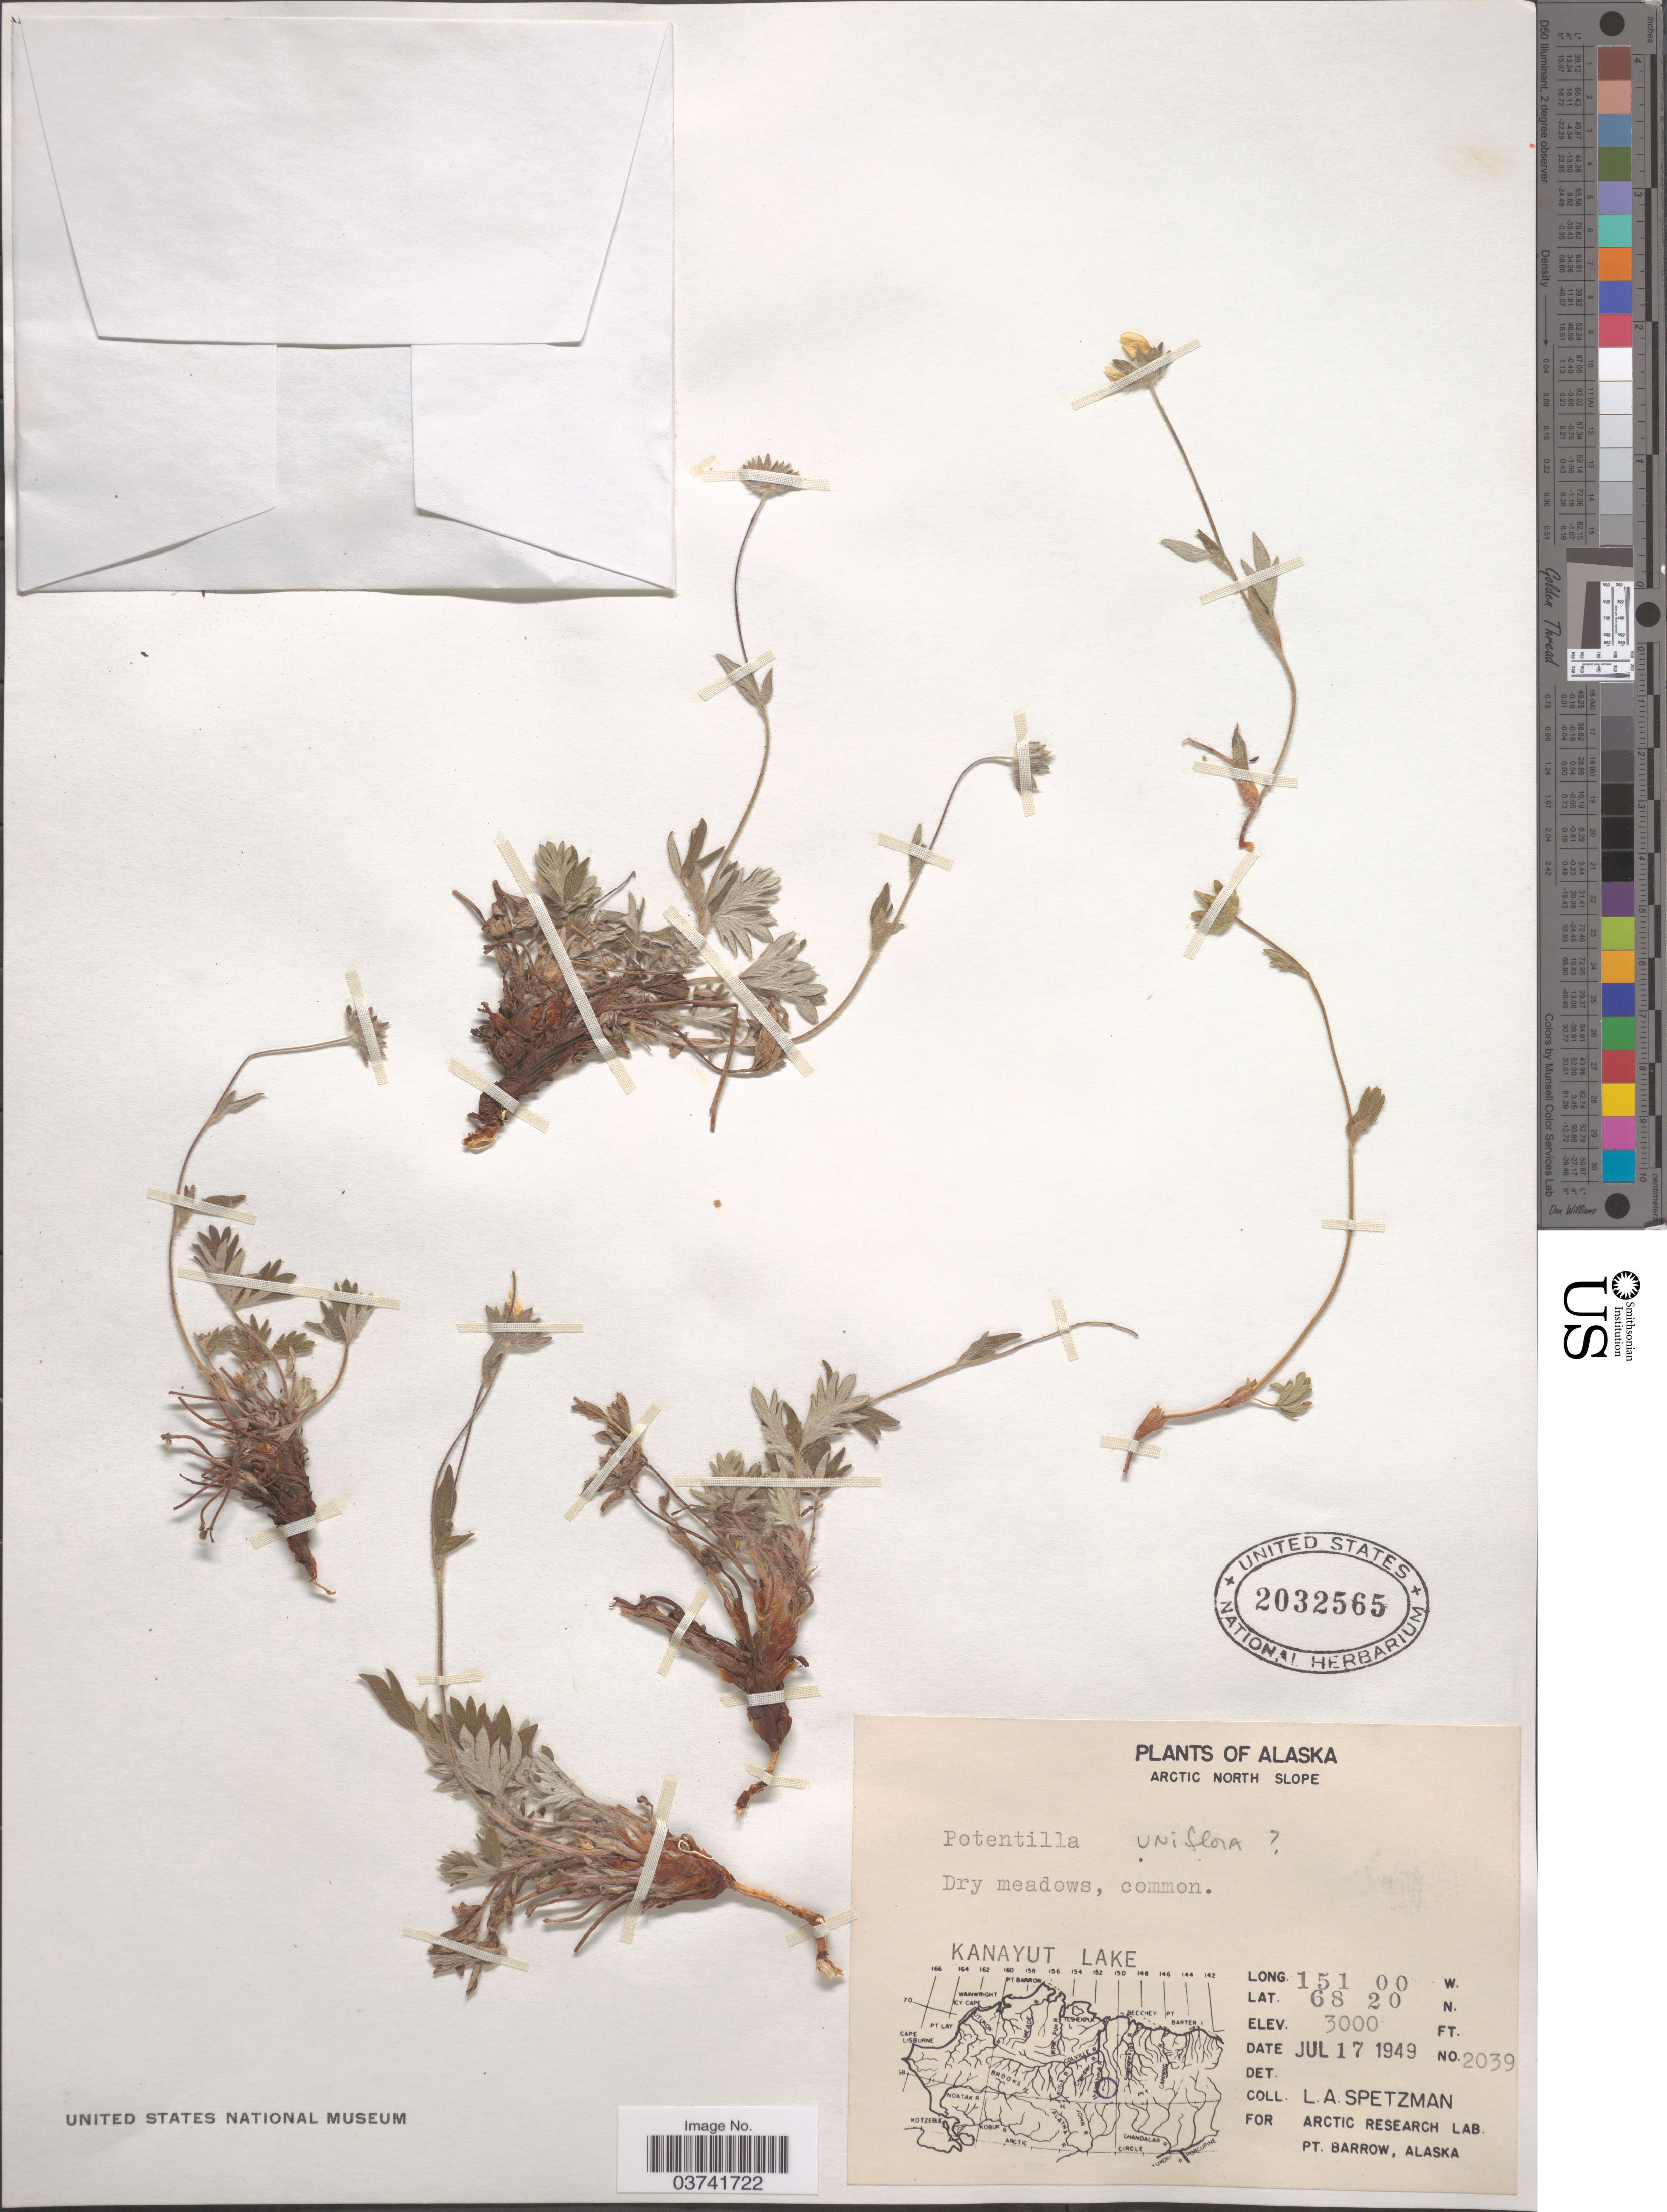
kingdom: Plantae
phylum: Tracheophyta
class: Magnoliopsida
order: Rosales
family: Rosaceae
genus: Potentilla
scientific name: Potentilla uniflora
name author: Ledeb.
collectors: L. Spetzman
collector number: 2039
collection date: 1949-07-17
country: United States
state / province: Alaska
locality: Arctic North Slope. Kanayut Lake.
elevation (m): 914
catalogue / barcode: US 2032565